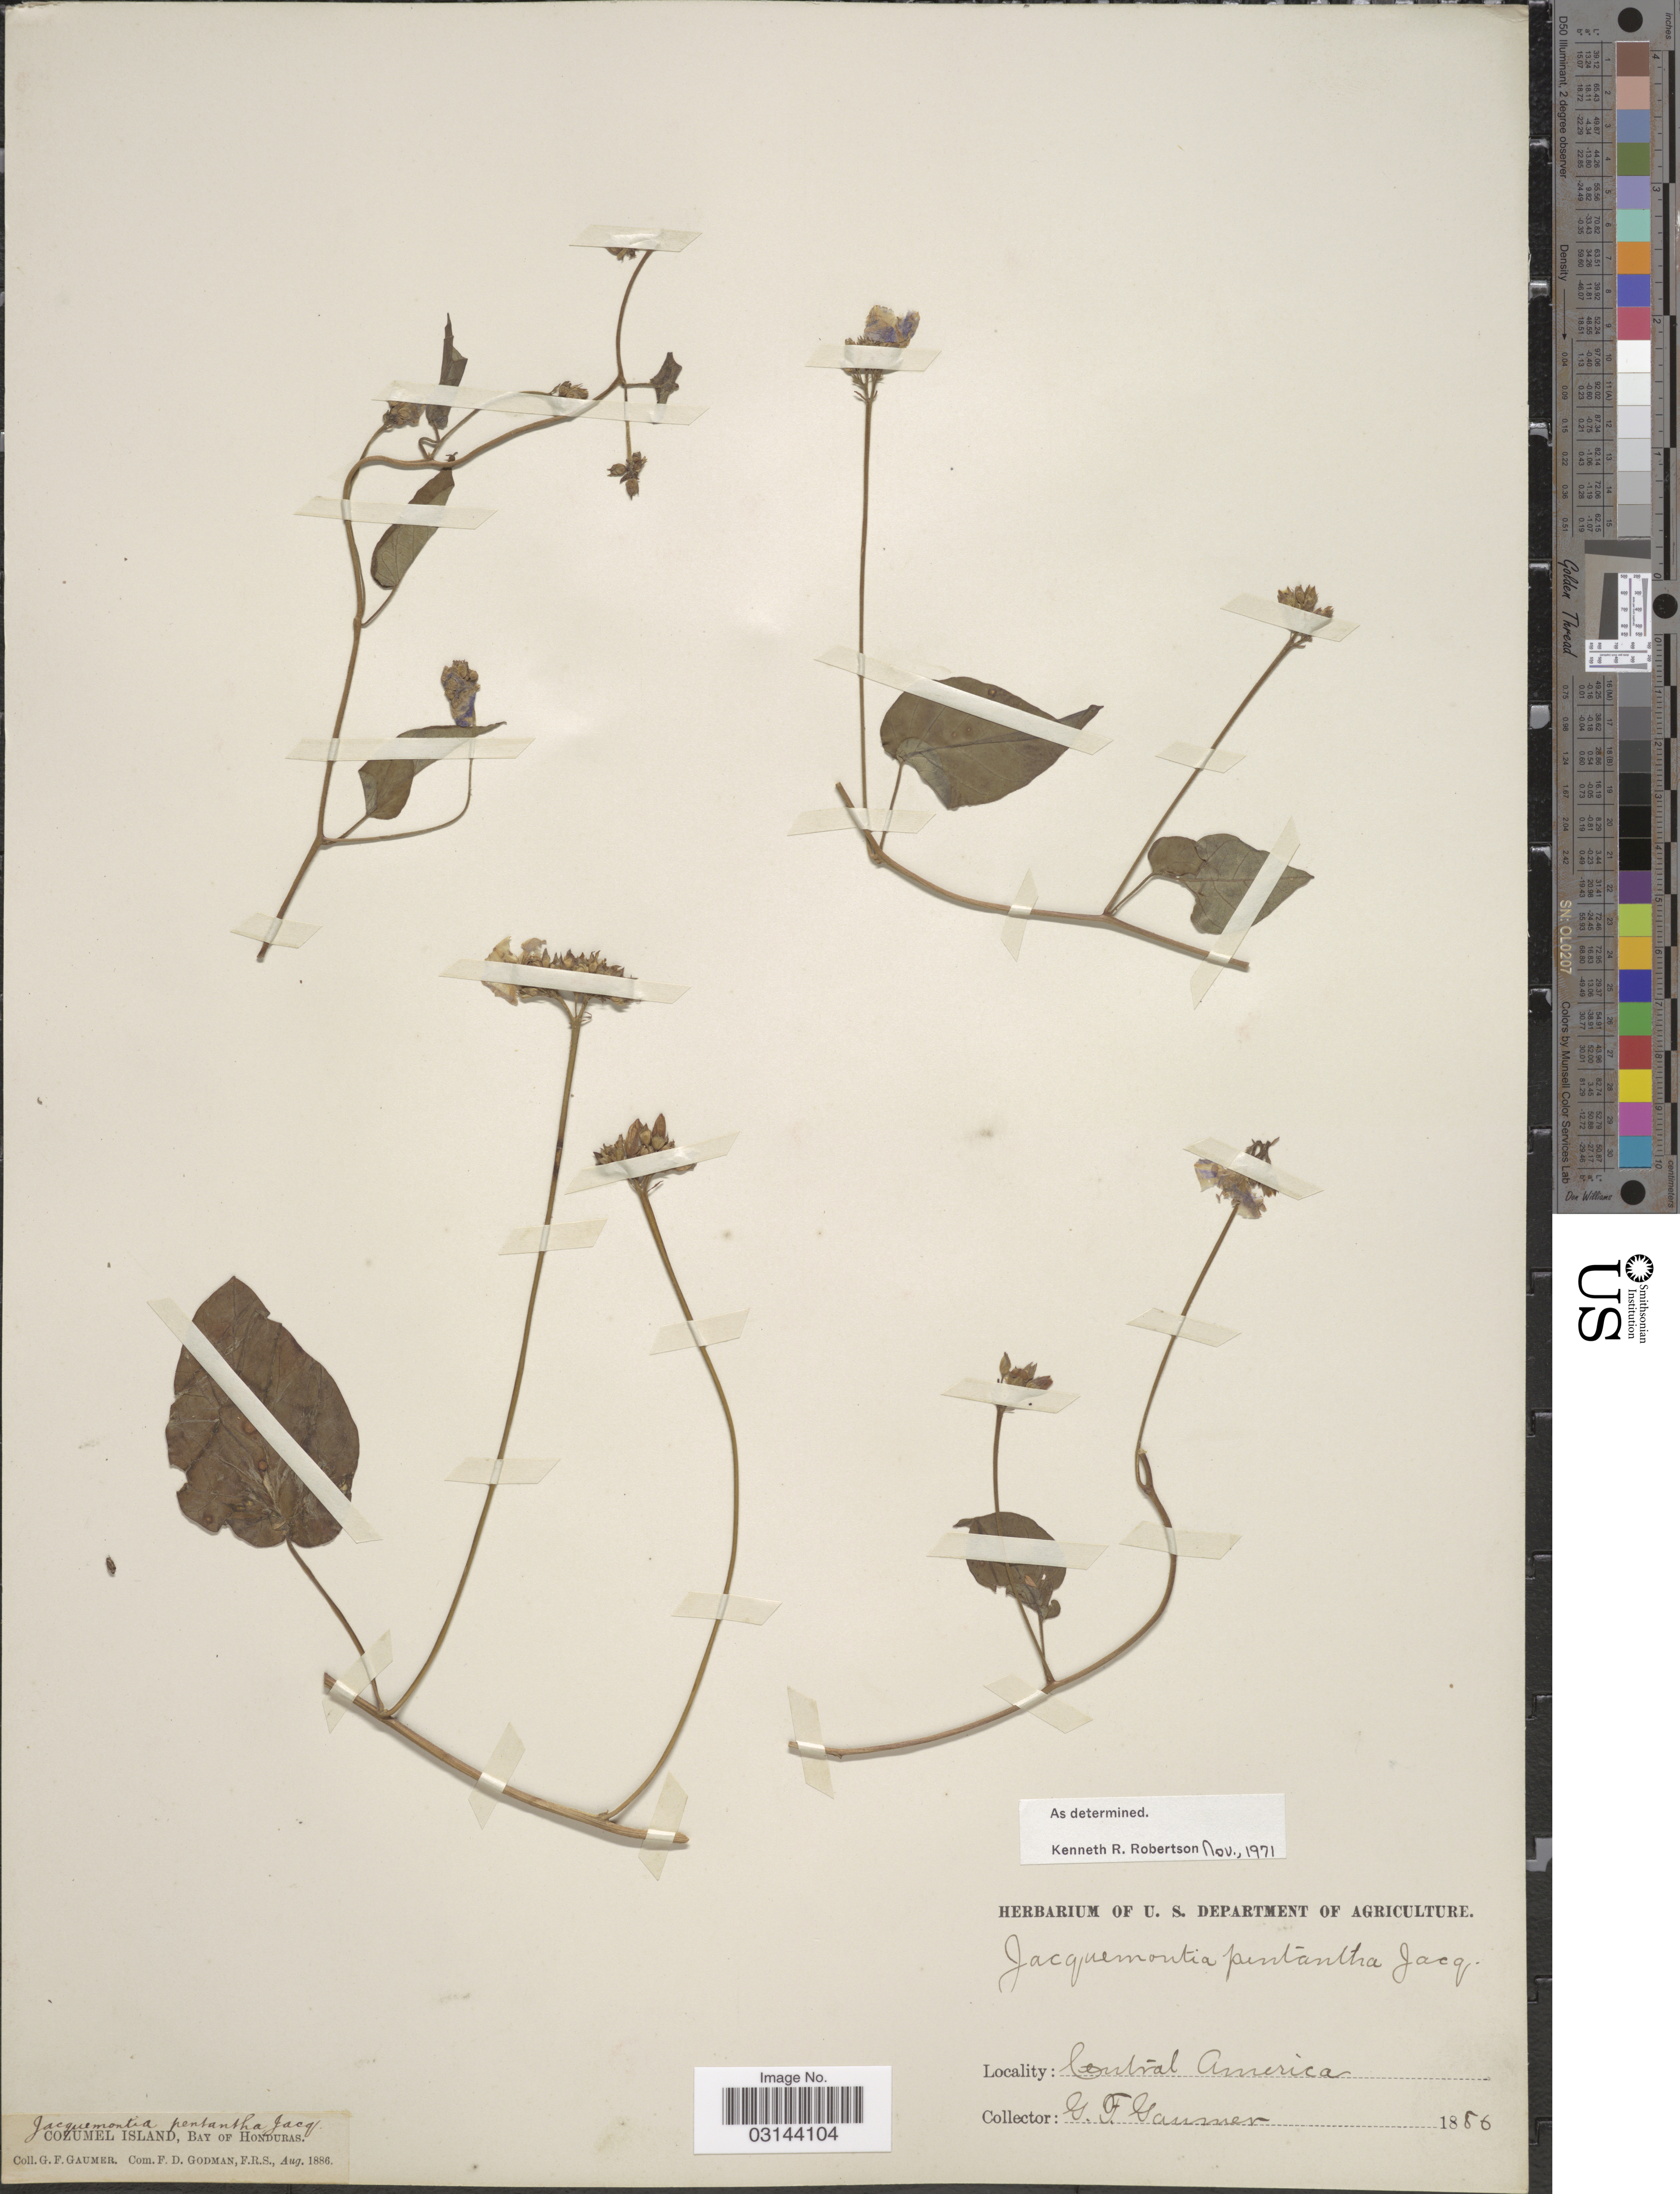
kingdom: Plantae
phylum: Tracheophyta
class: Magnoliopsida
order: Solanales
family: Convolvulaceae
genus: Jacquemontia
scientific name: Jacquemontia pentanthos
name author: (Jacq.) G. Don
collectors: G. F. Gaumer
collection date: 1886-08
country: Honduras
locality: Cozumel Island, Bay of Honduras.